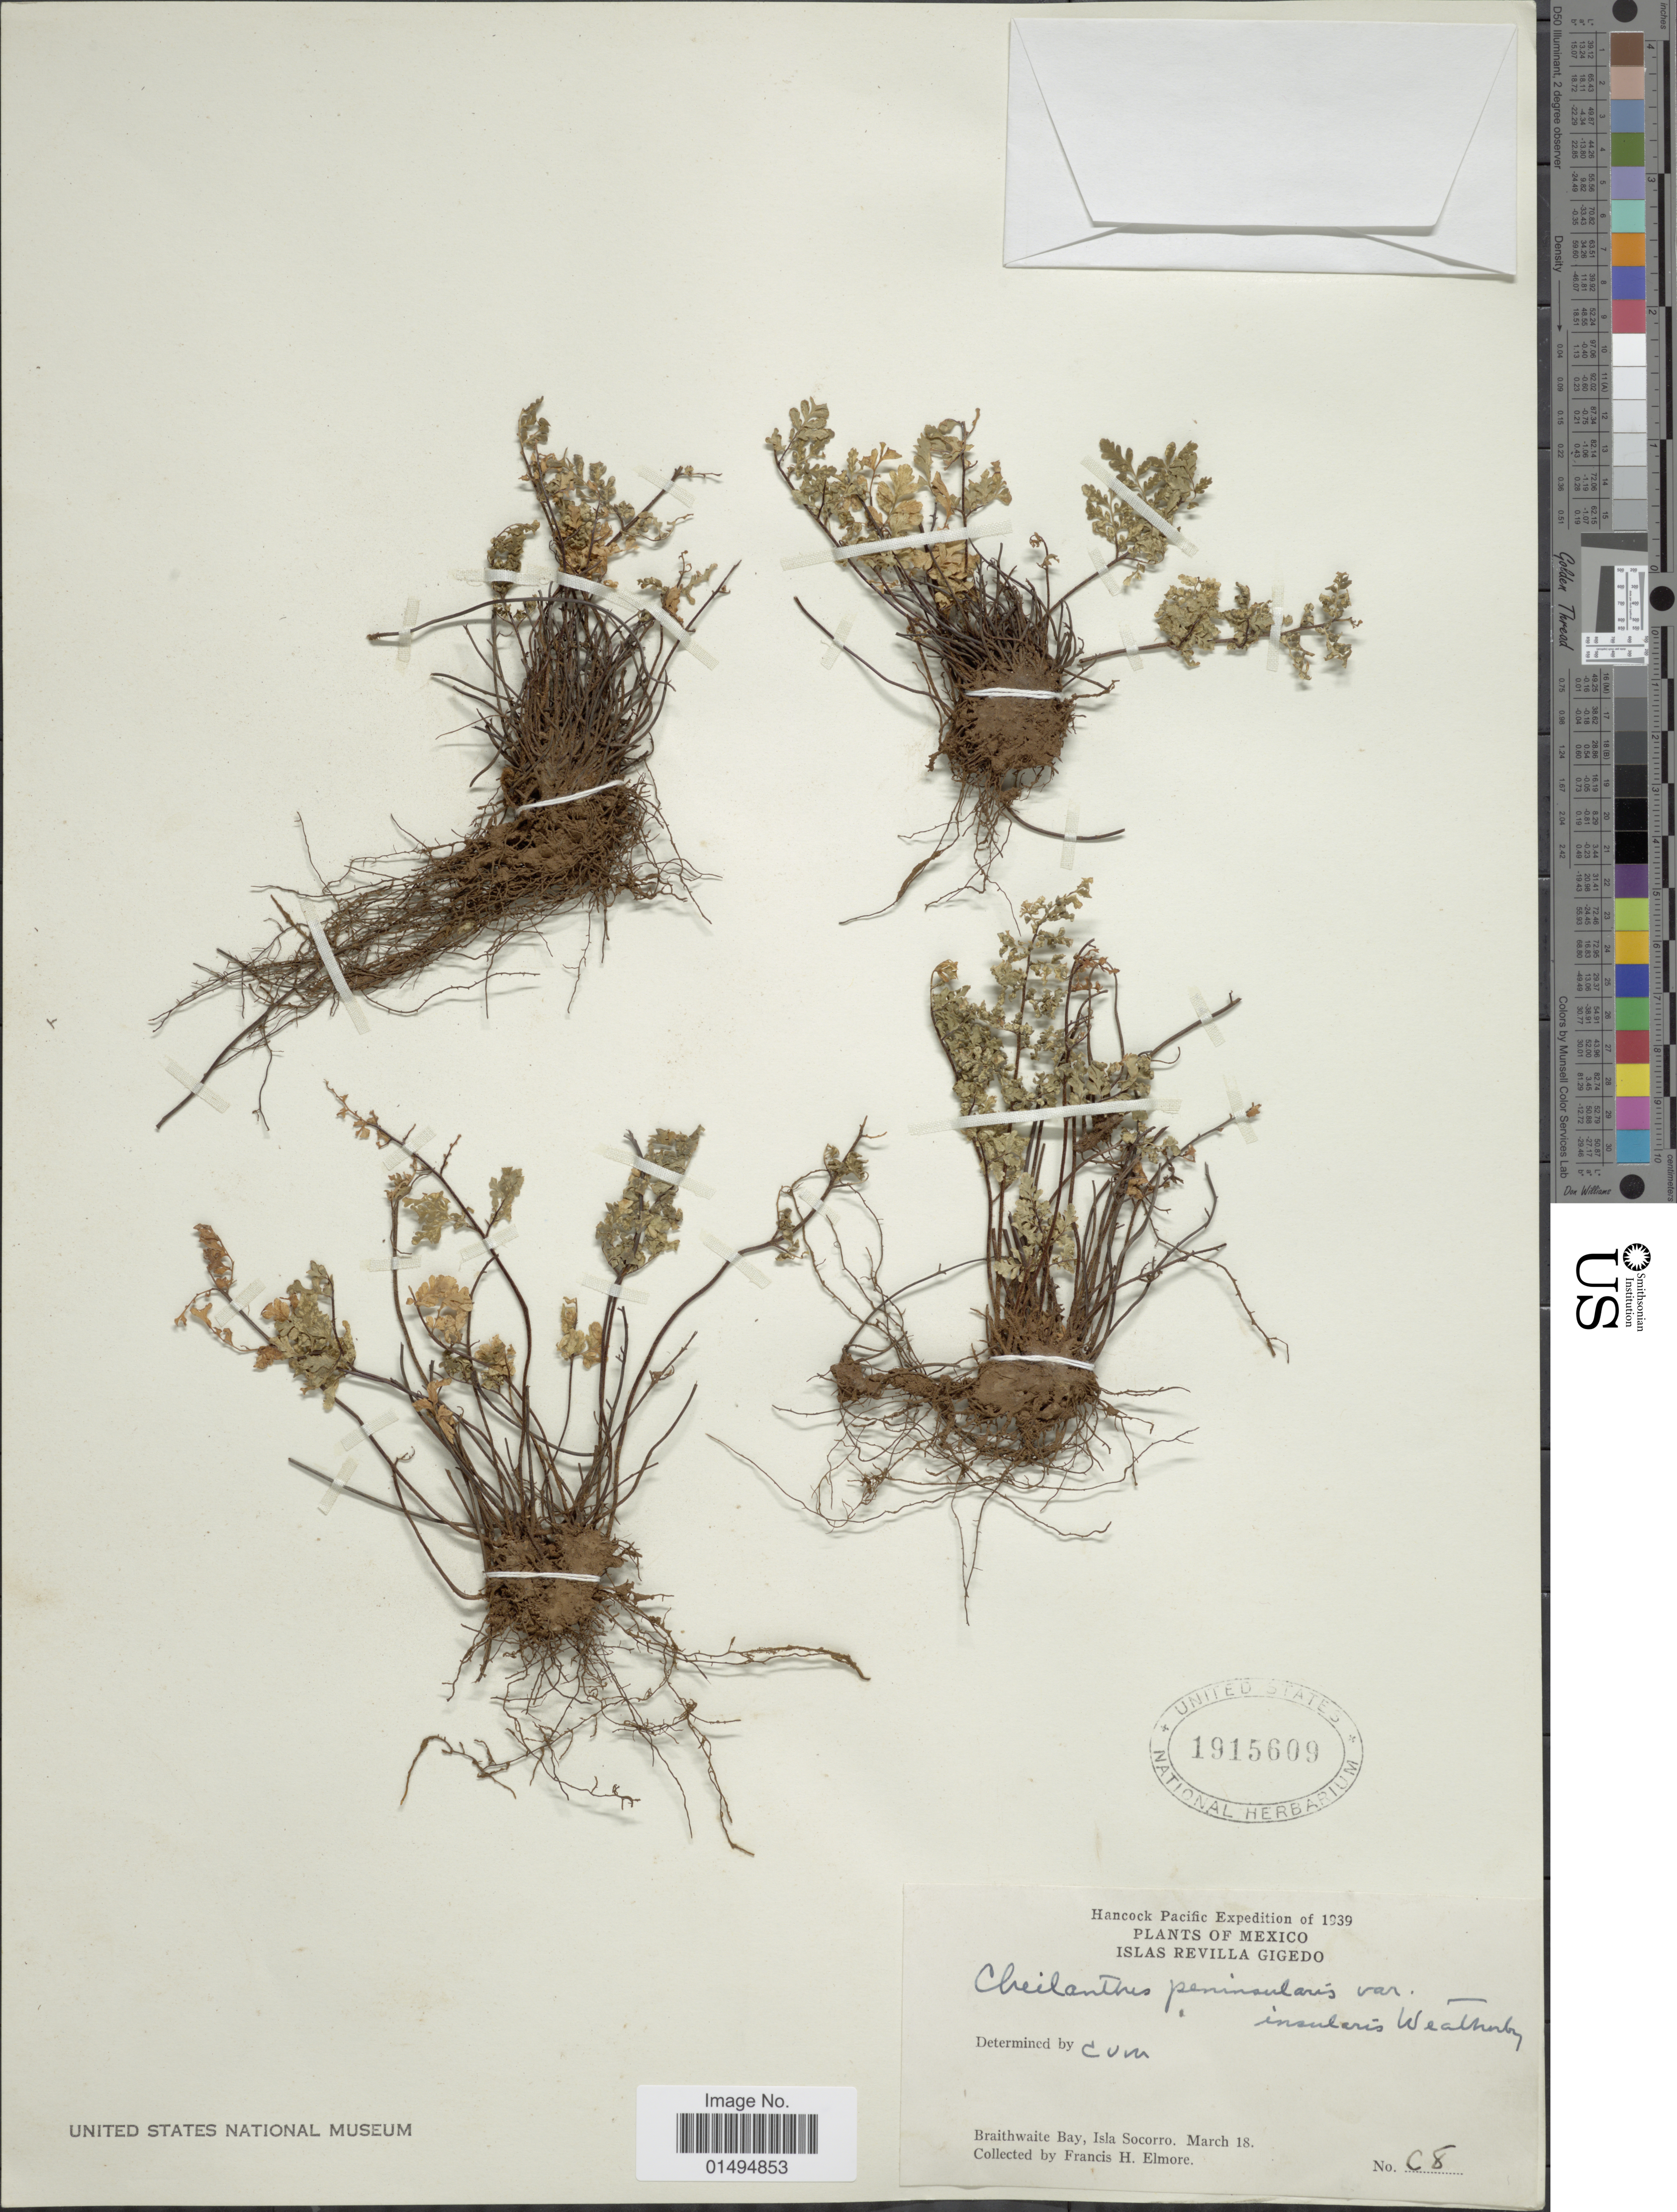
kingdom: Plantae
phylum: Tracheophyta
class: Polypodiopsida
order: Polypodiales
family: Pteridaceae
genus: Myriopteris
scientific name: Myriopteris peninsularis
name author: (Maxon) Grusz & Windham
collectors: F. H. Elmore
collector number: C8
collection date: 1939-03-18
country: Mexico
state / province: Colima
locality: Braithwaite Bay, Isla Socorro. Islas Revilla Gigedo.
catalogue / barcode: US 1915609